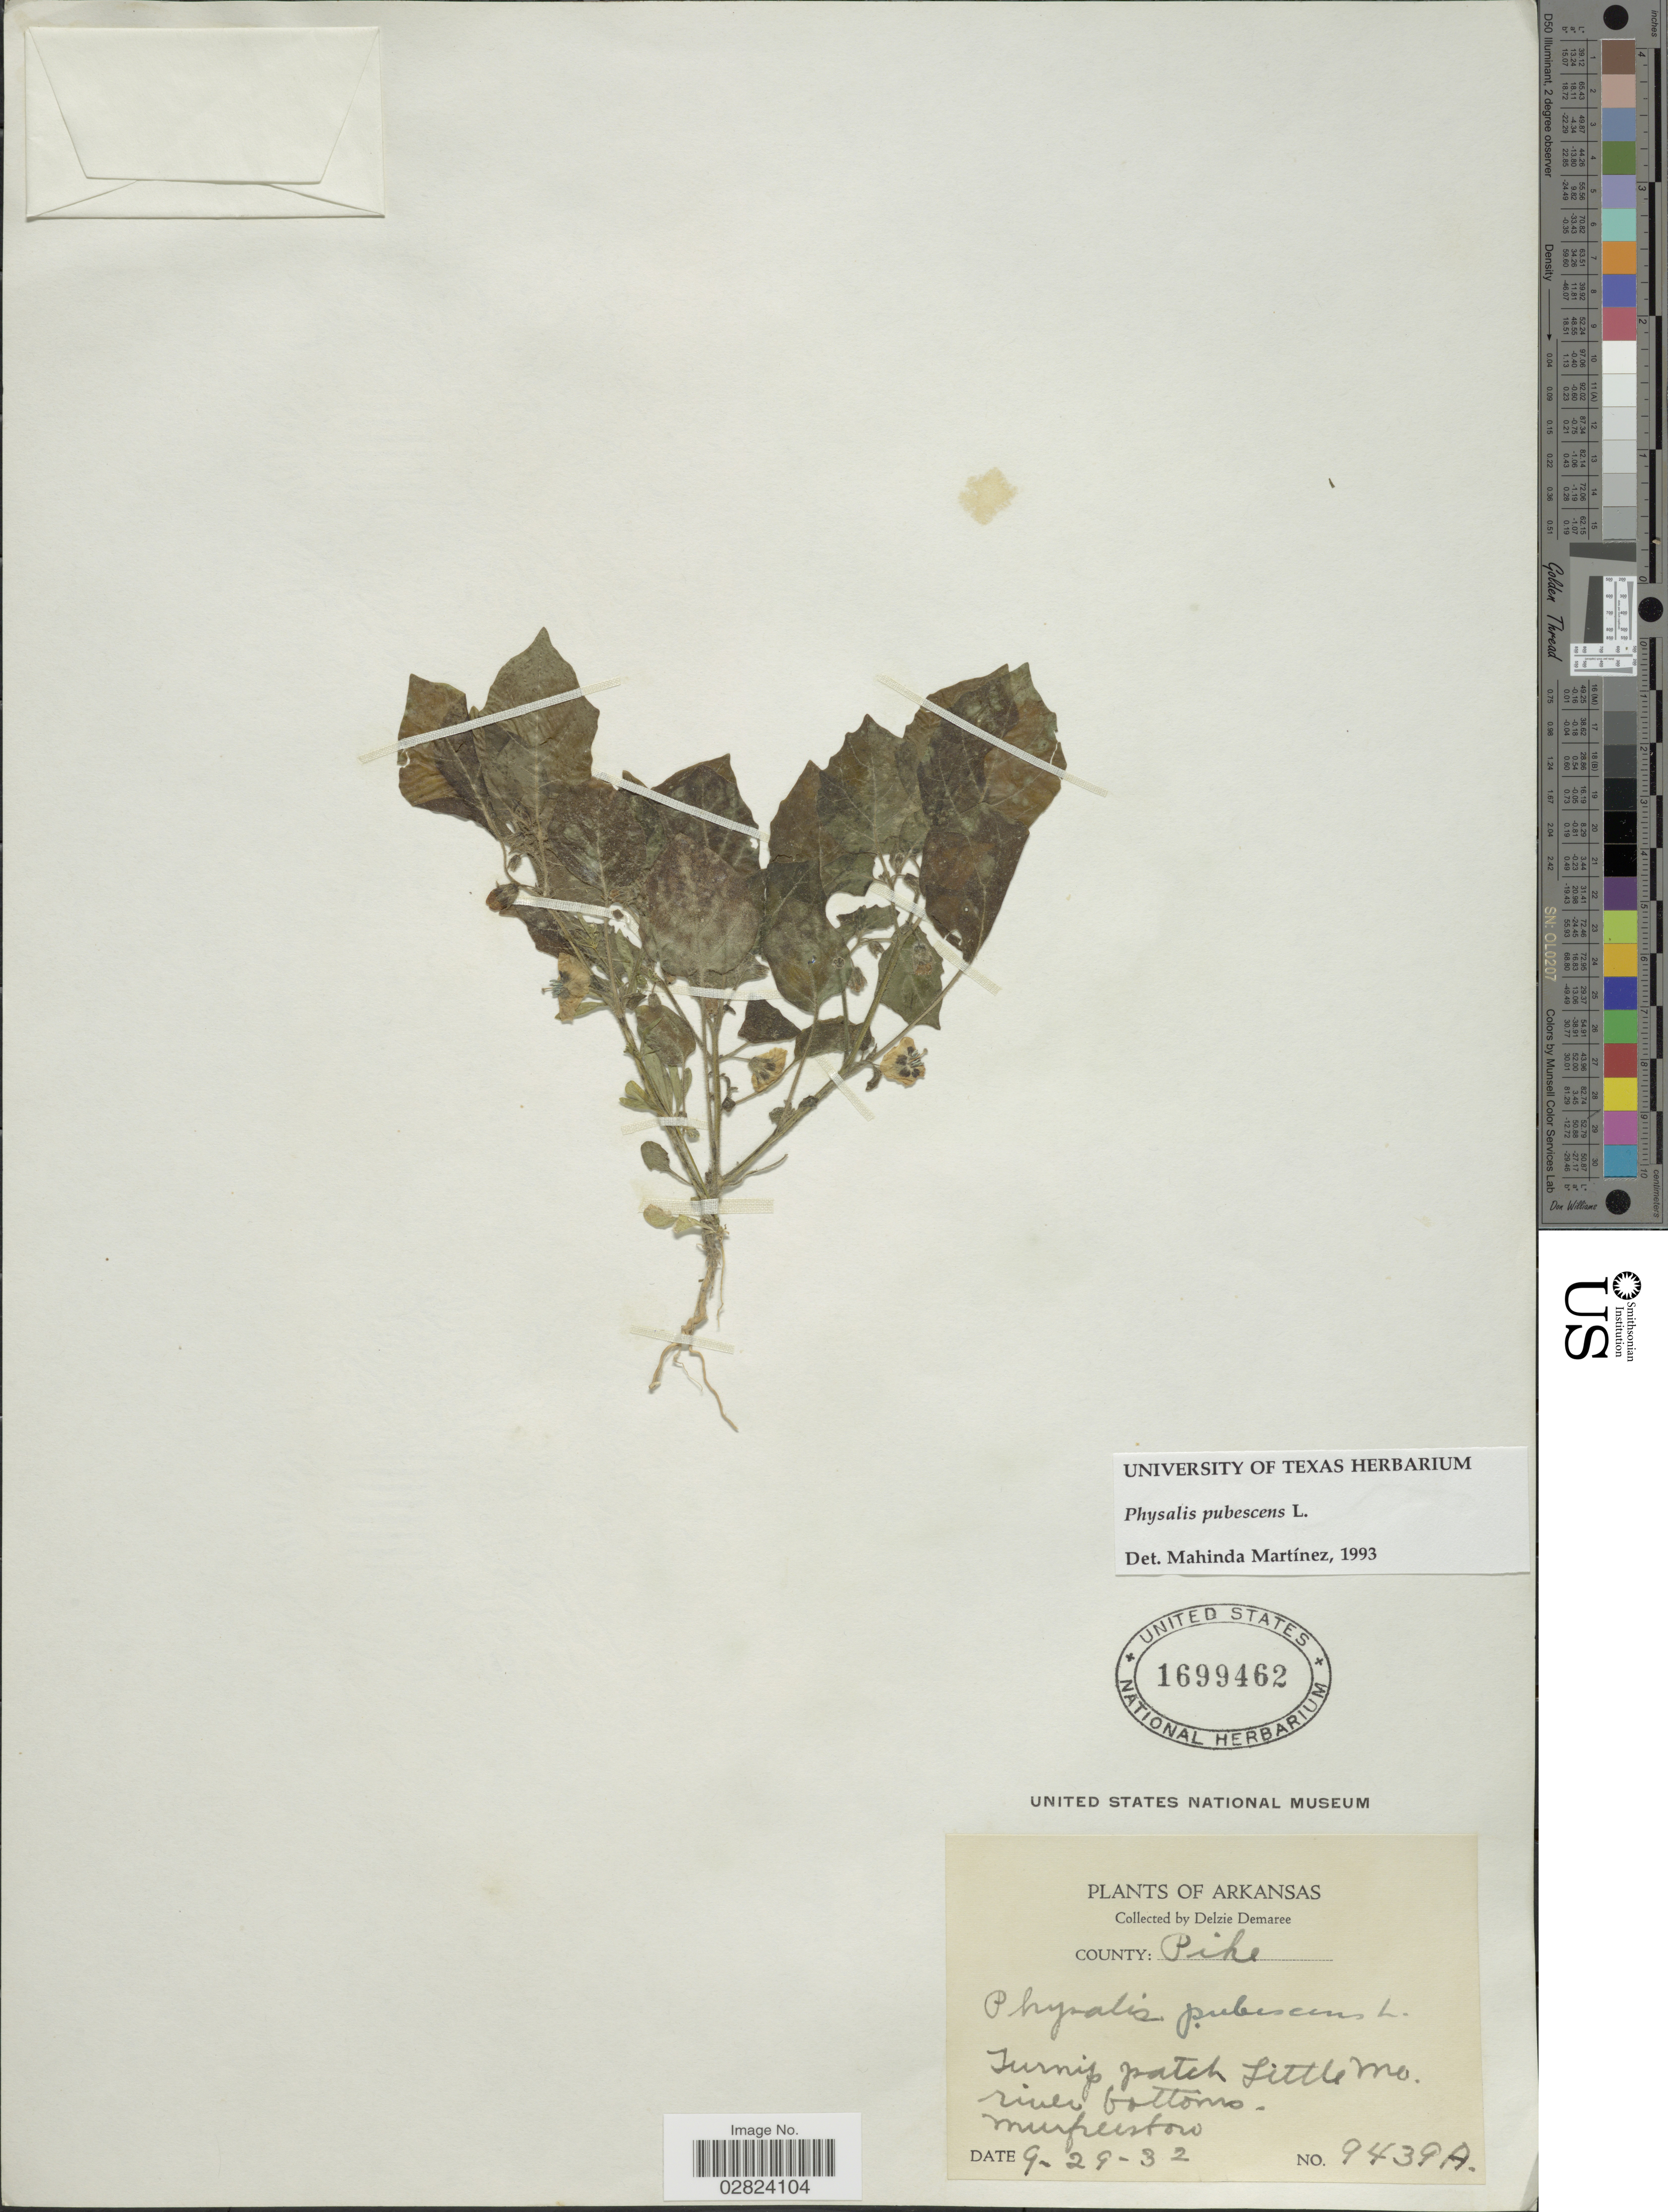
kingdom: Plantae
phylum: Tracheophyta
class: Magnoliopsida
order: Solanales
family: Solanaceae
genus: Physalis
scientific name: Physalis pubescens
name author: L.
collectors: D. Demaree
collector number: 9439A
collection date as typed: Transcribed d/m/y: 29/9/32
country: United States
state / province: Arkansas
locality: County: Pike. Turnip patch Little Mo. river bottoms, Murfreeston.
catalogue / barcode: US 1699462